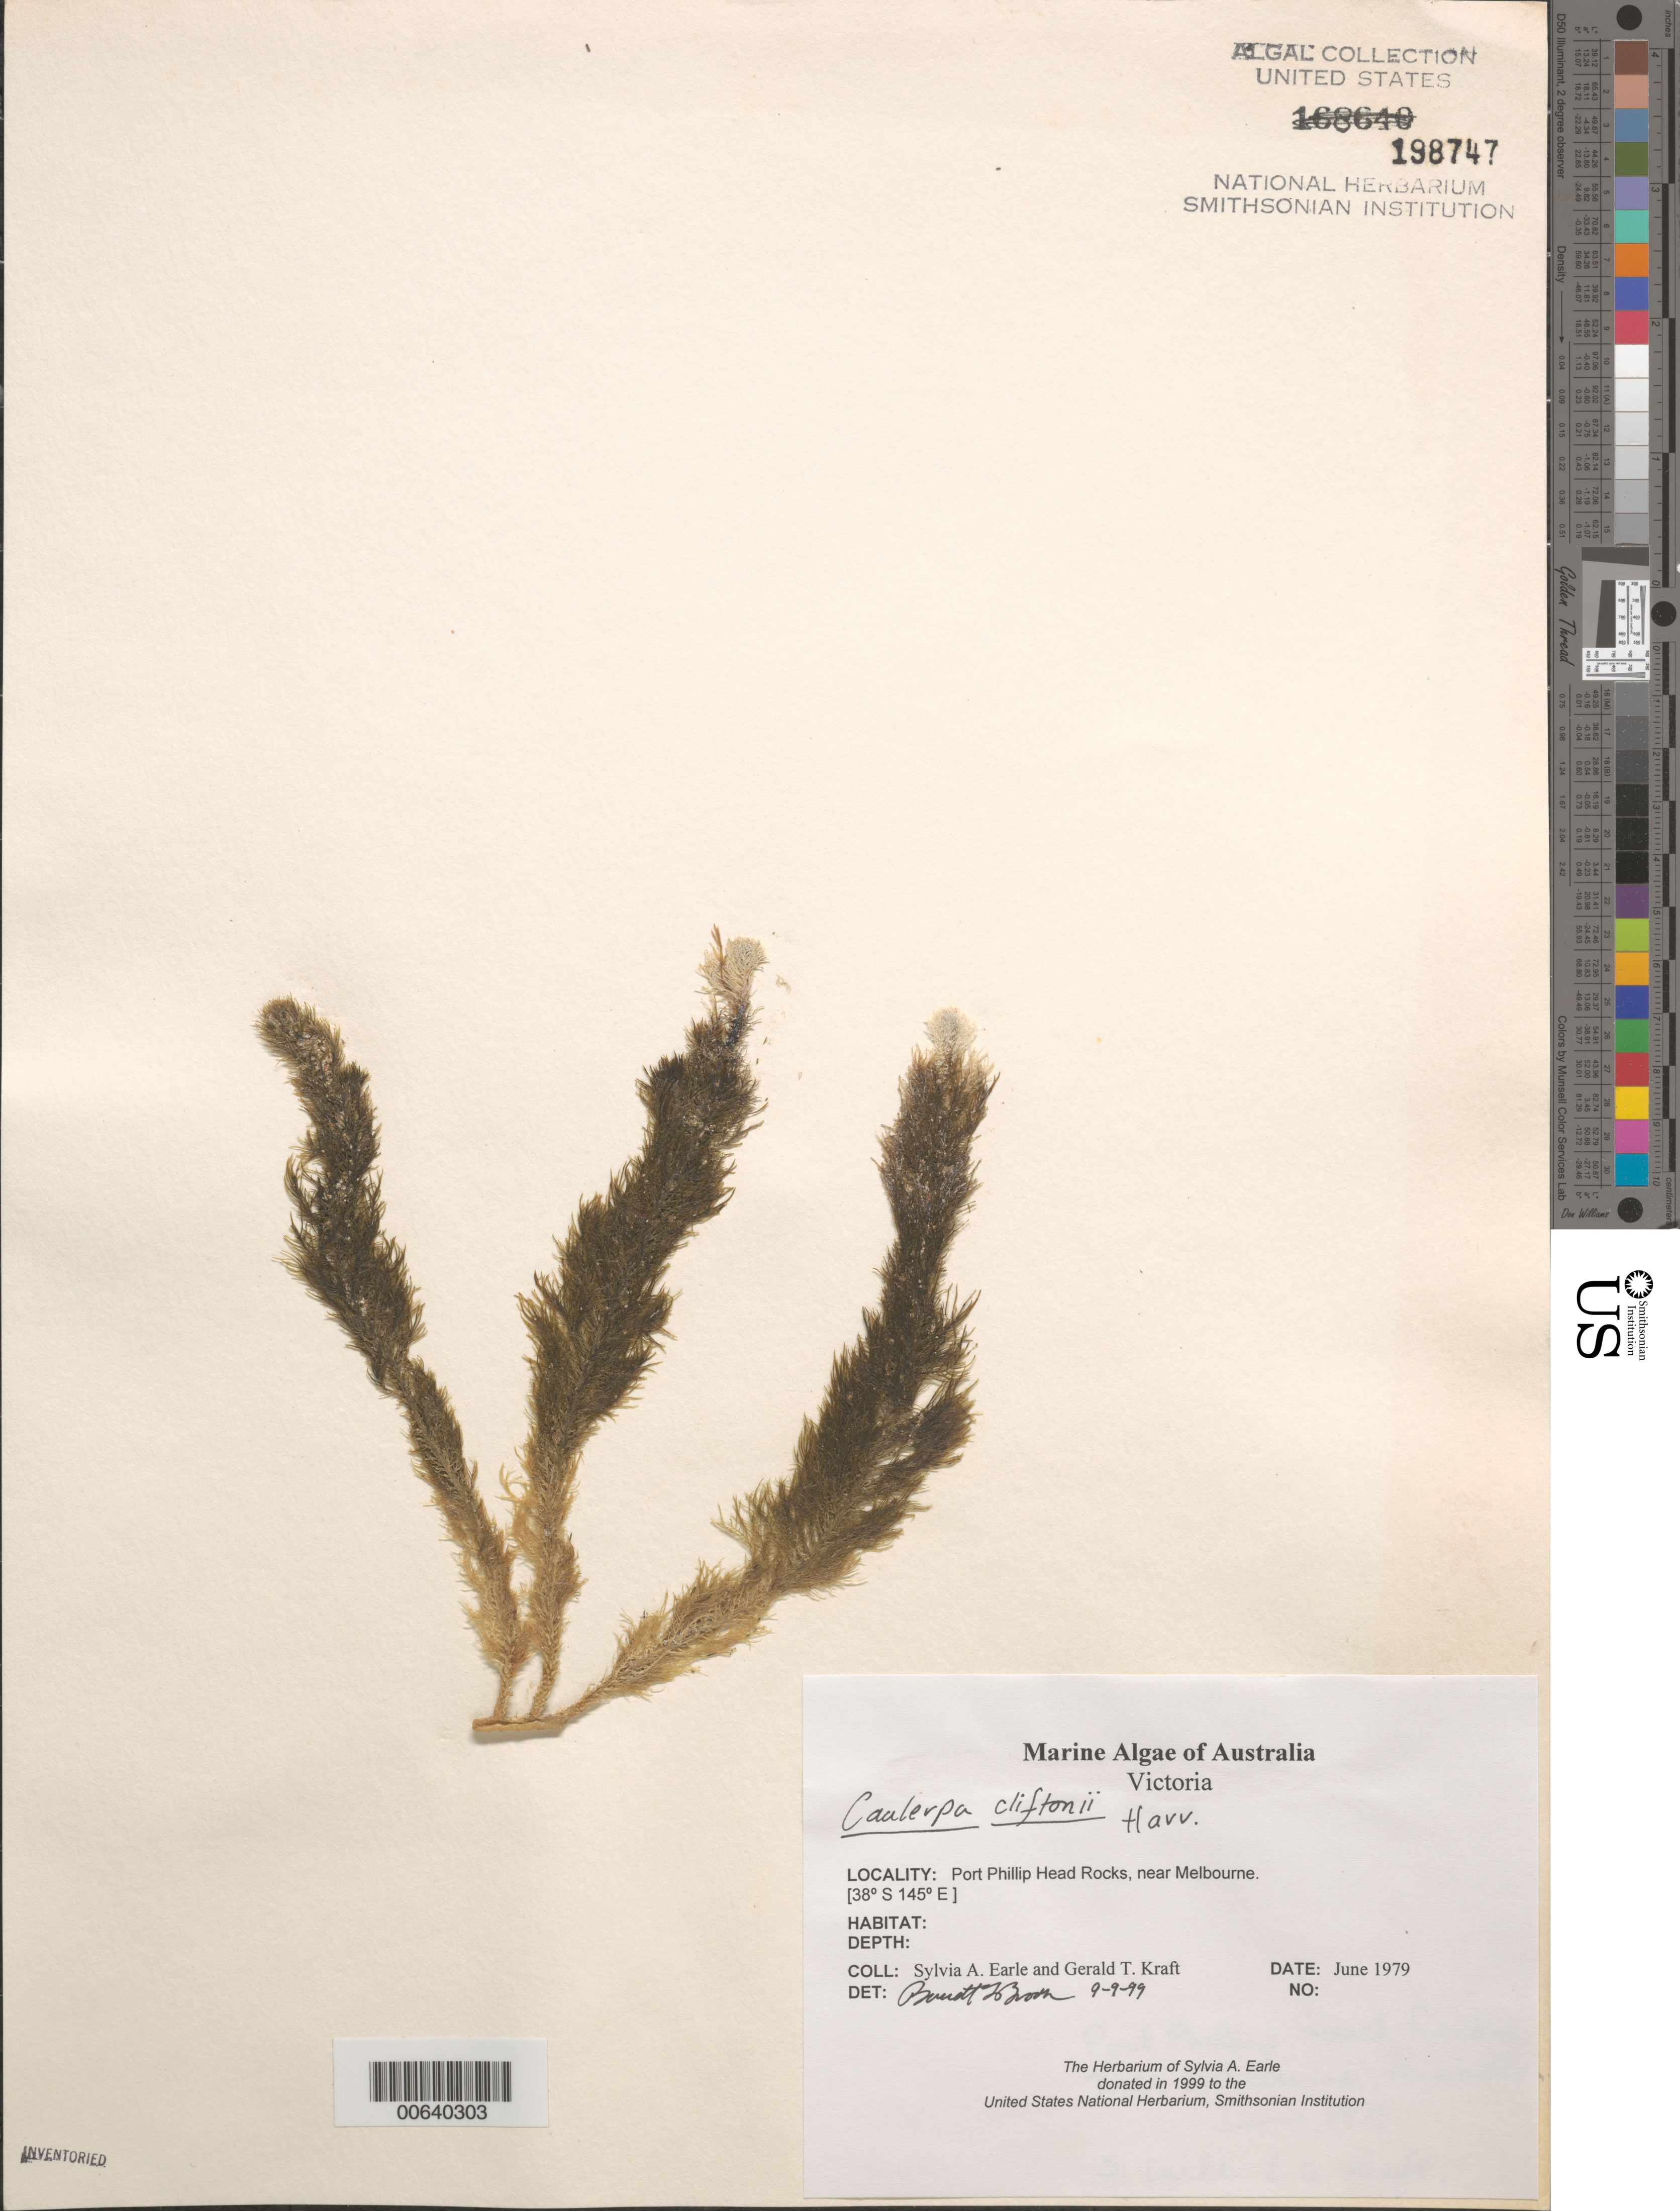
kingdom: Plantae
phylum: Chlorophyta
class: Ulvophyceae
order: Bryopsidales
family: Caulerpaceae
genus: Caulerpa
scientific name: Caulerpa brownii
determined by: Brooks, B. L., (BOT), Smithsonian Institution - National Museum of Natural History (UNITED STATES)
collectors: S. A. Earle & G. T. Kraft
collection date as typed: Jun 1979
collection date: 1979-06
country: Australia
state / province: Victoria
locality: Port Phillip Head Rocks, near Melbourne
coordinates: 38 S, 145 E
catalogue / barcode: US 198747